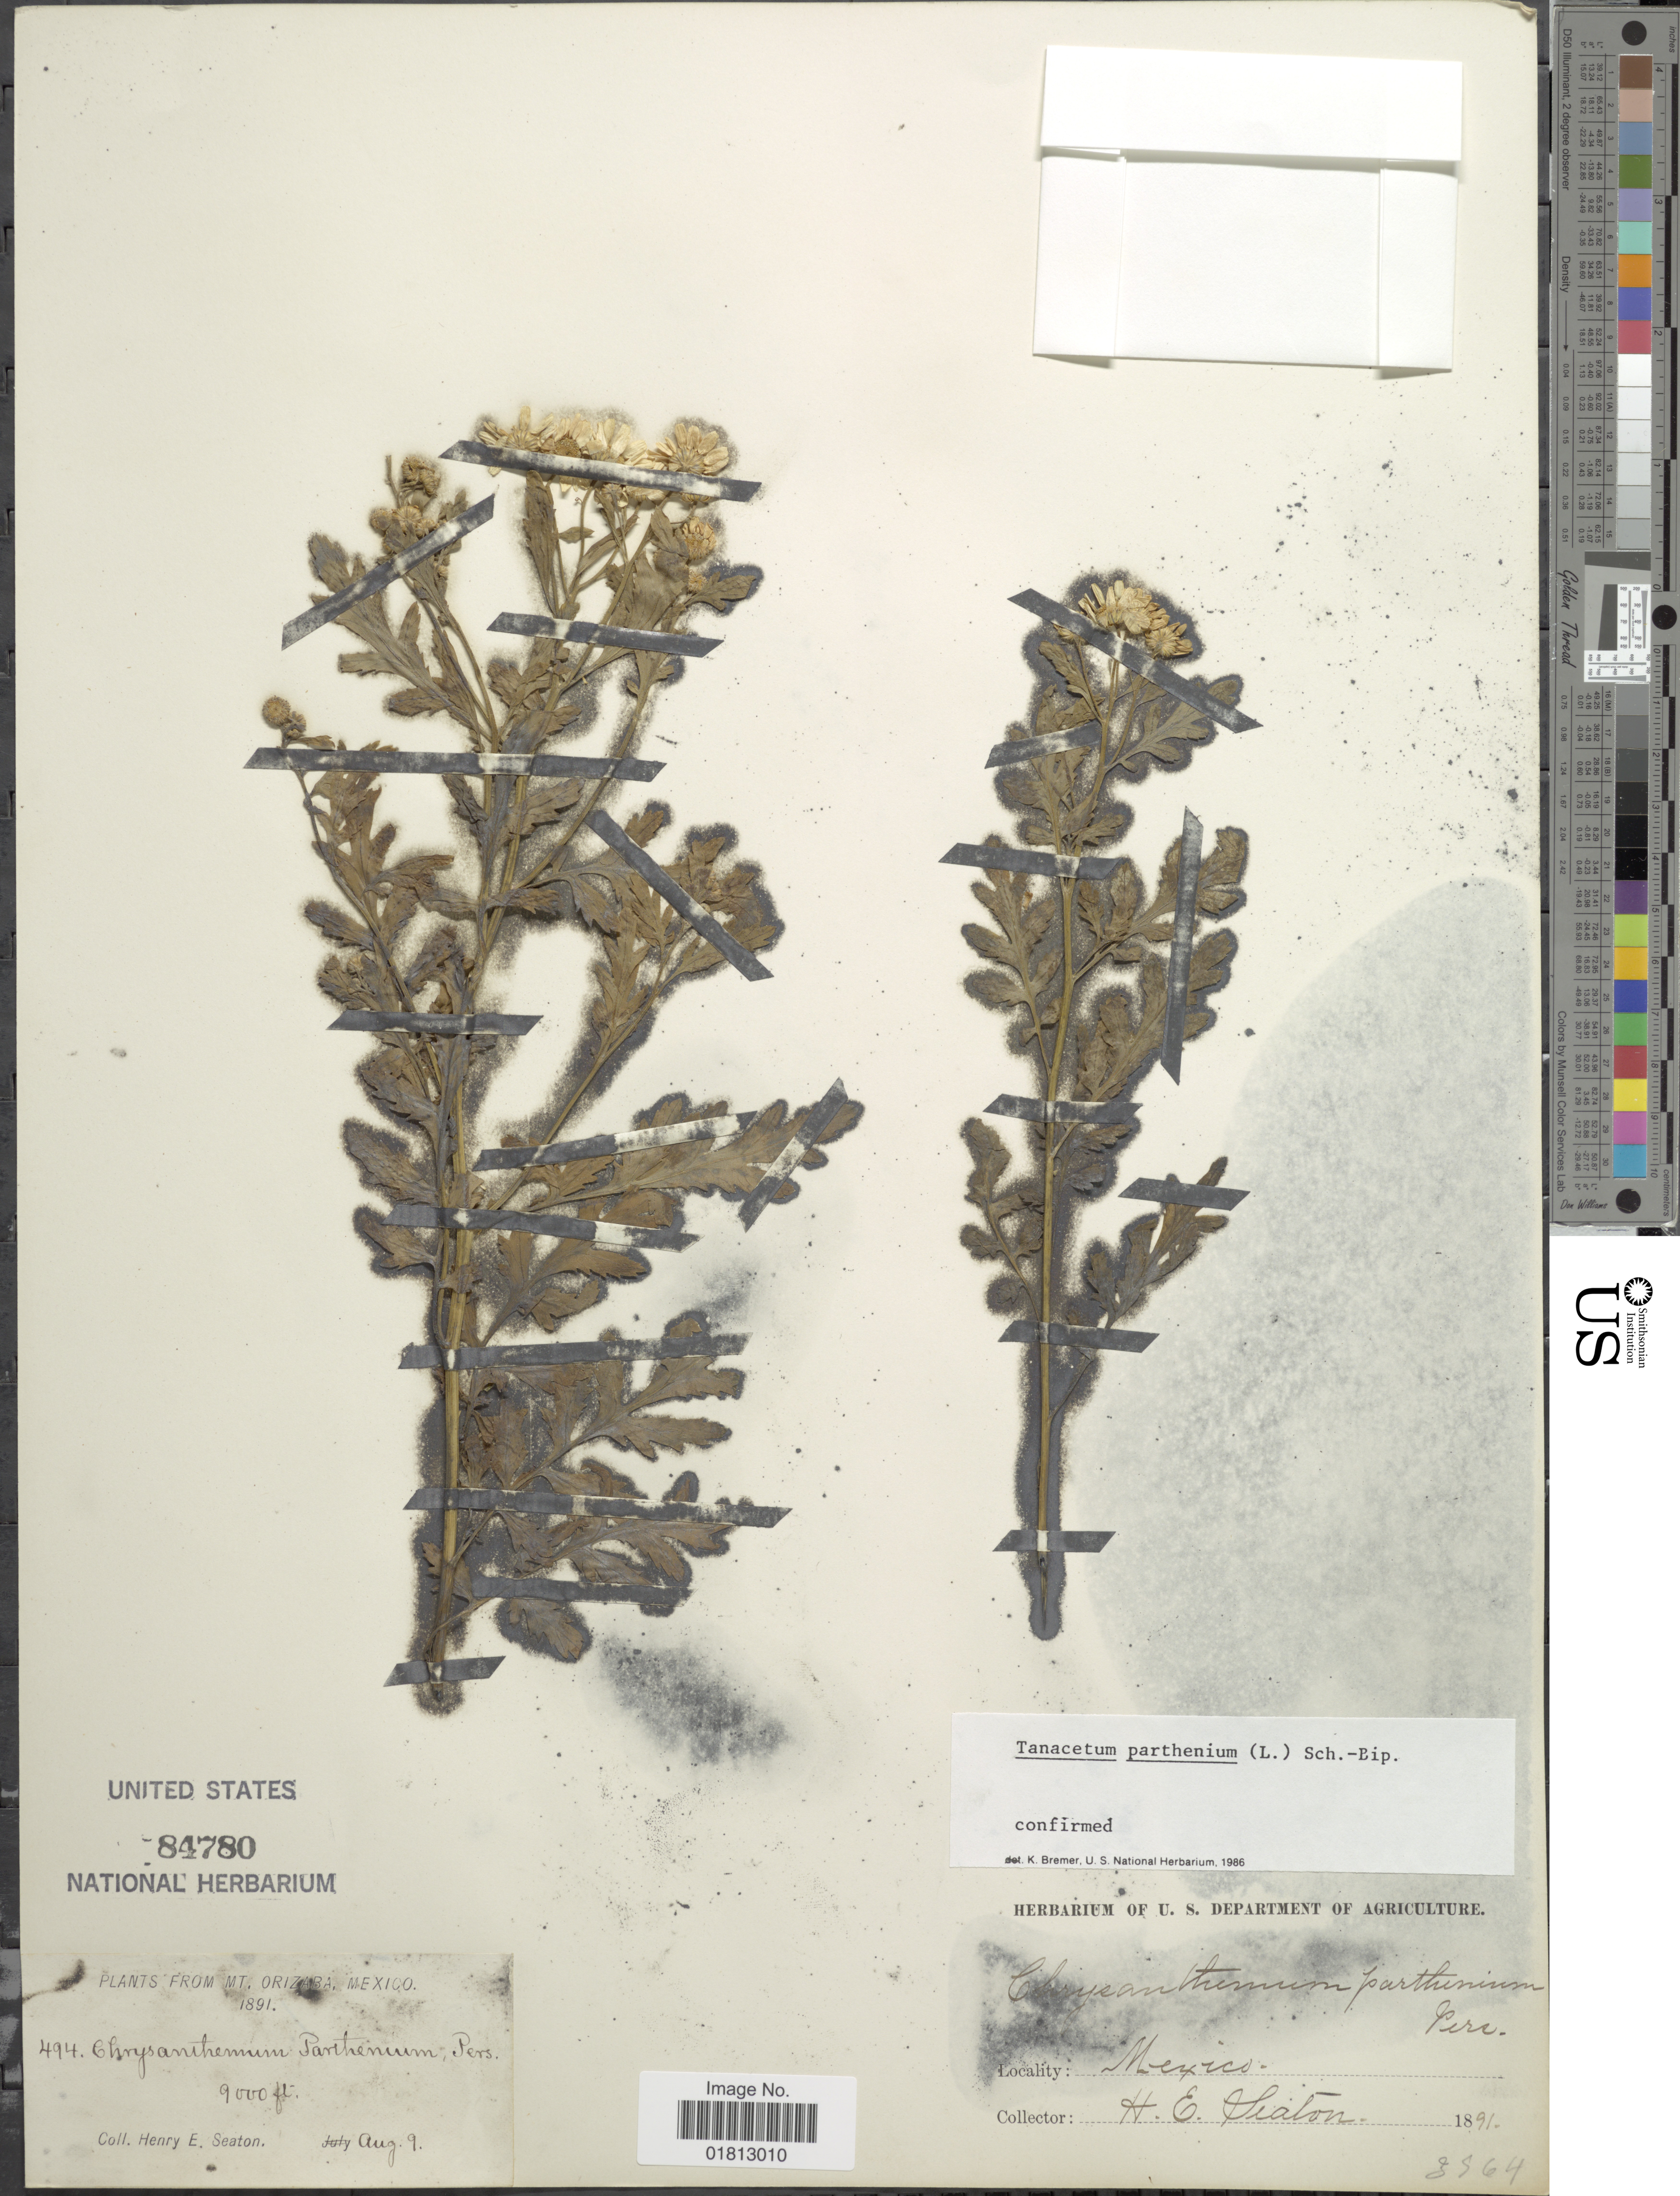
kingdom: Plantae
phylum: Tracheophyta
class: Magnoliopsida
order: Asterales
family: Asteraceae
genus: Tanacetum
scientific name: Tanacetum parthenium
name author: (L.) Sch. Bip.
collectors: H. E. Seaton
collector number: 494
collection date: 1891-08-09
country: Mexico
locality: From Mt. Orizaba, Mexico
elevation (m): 2743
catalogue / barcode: US 84780